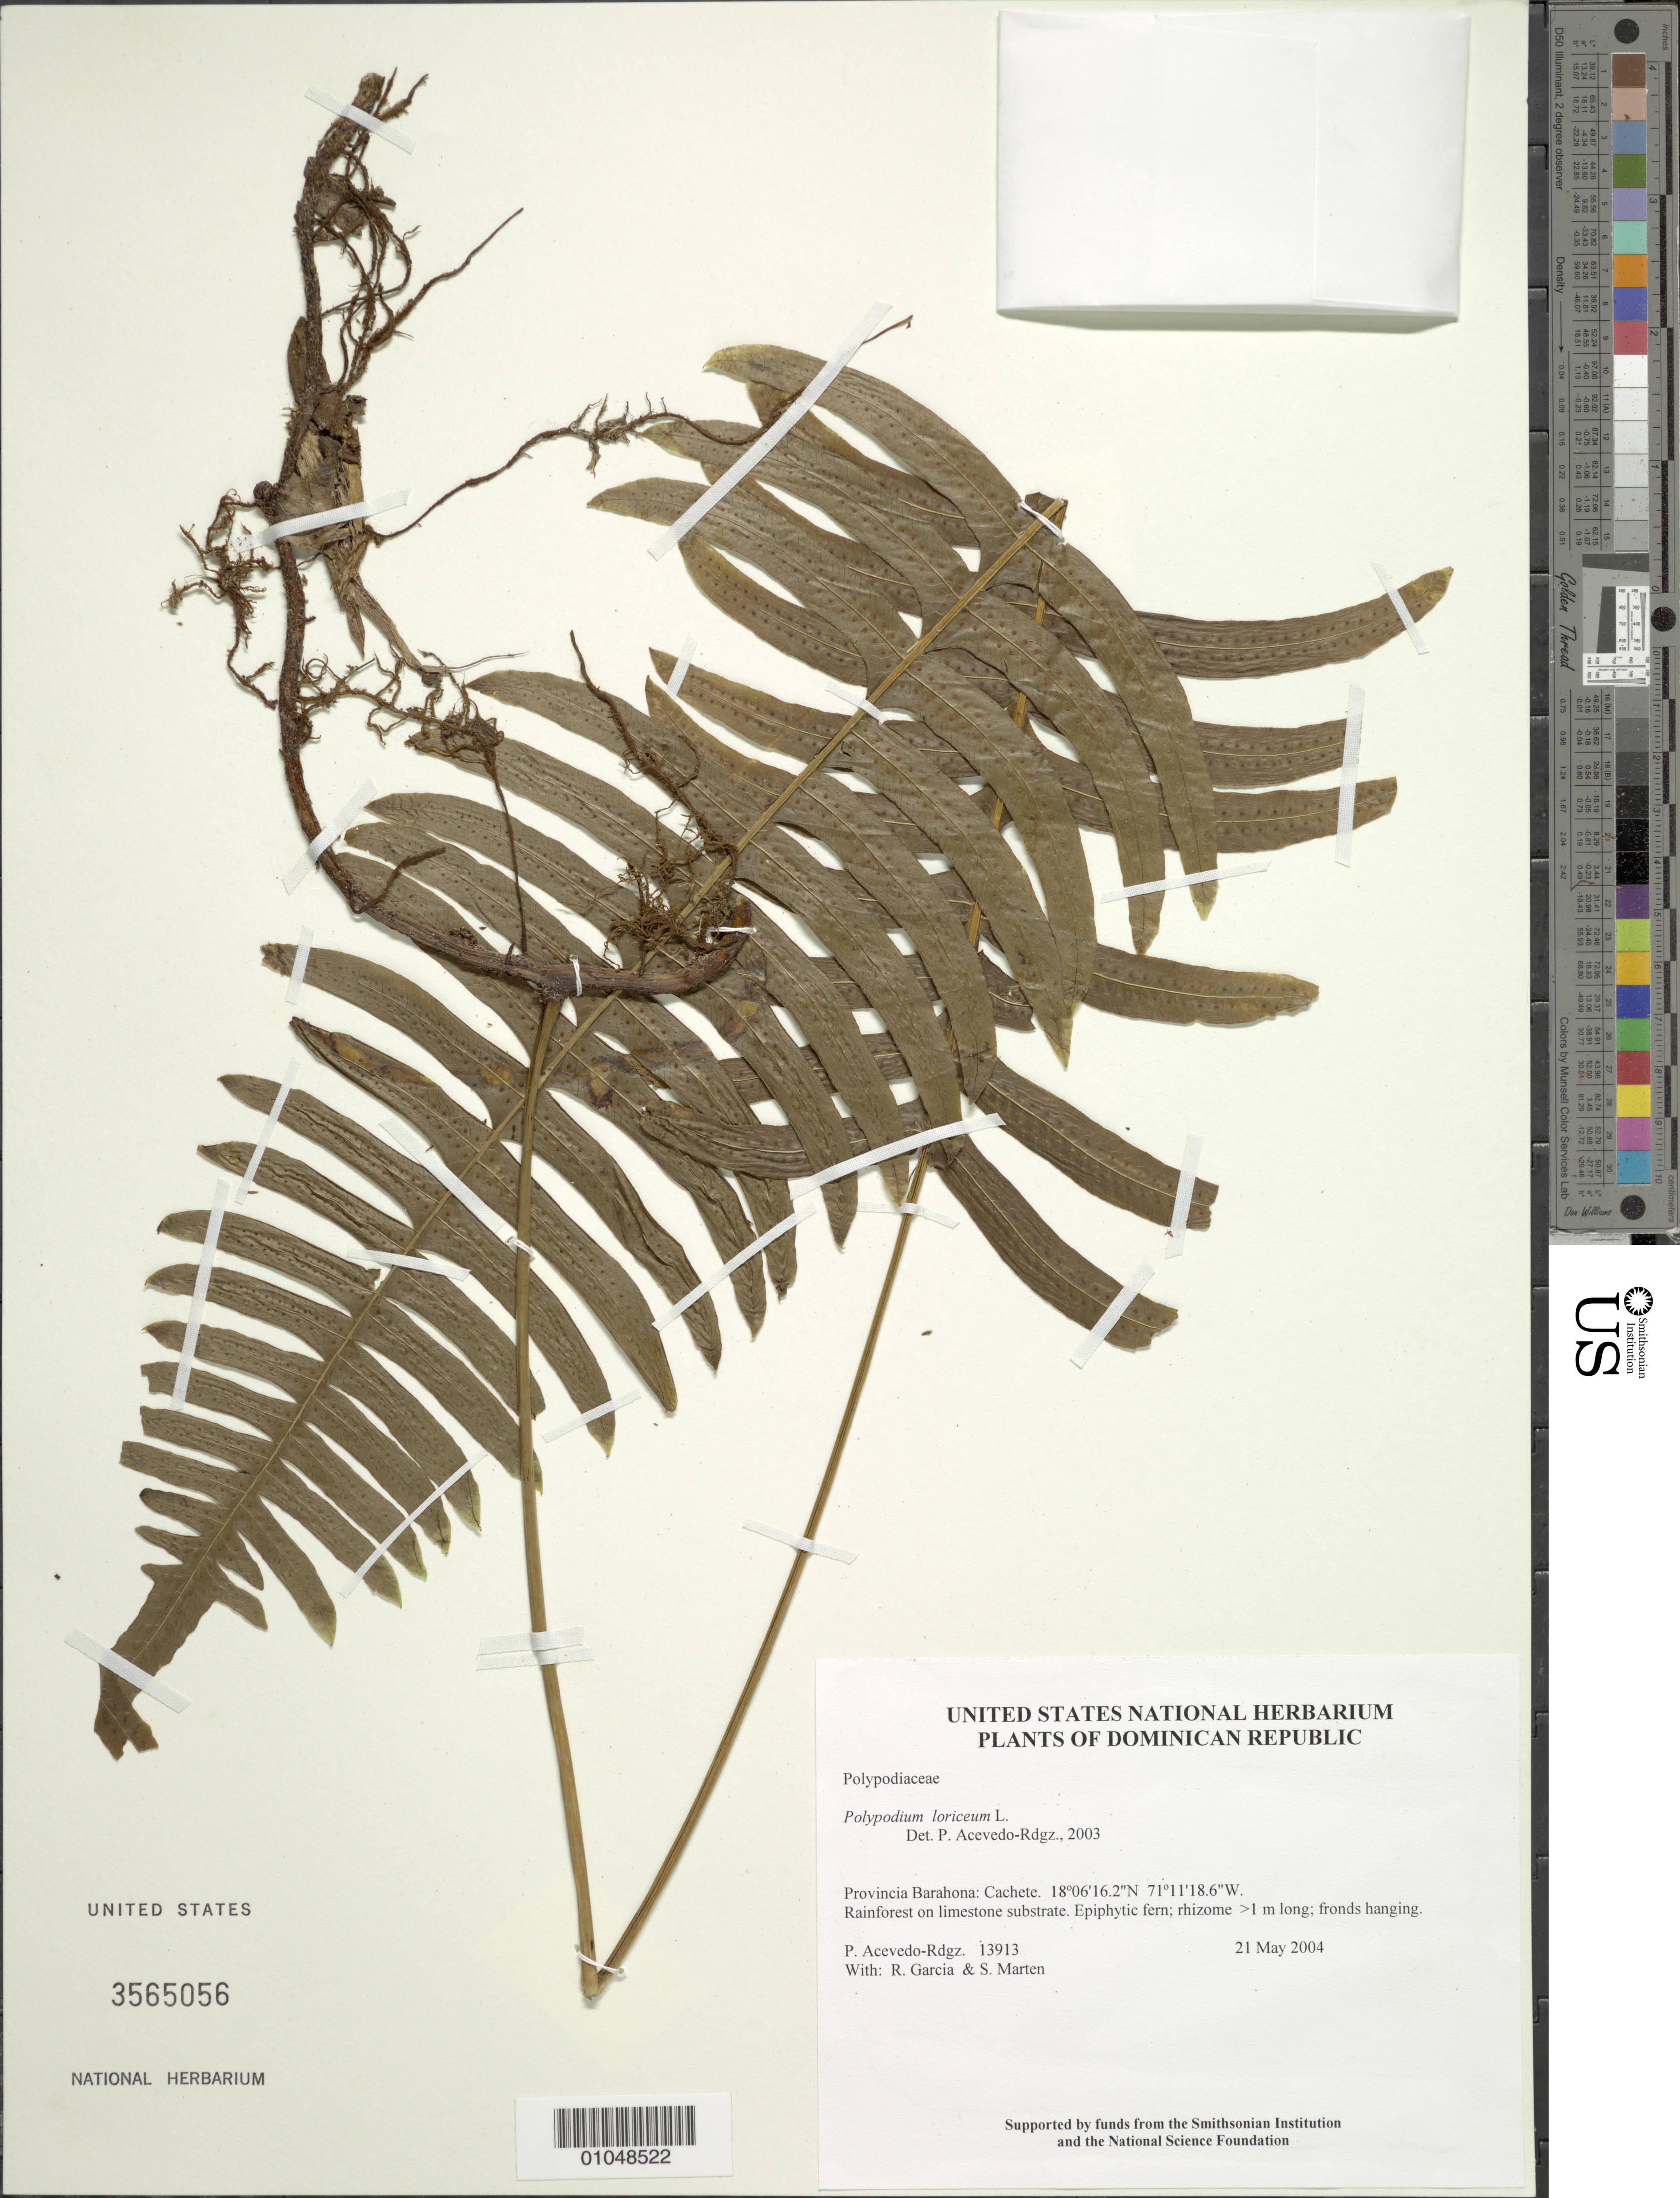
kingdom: Plantae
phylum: Tracheophyta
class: Polypodiopsida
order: Polypodiales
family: Polypodiaceae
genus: Serpocaulon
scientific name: Serpocaulon loriceum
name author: (L.) A.R. Sm.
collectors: P. Acevedo-Rodr., R. G. García & S. Marten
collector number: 13913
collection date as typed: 21 May 2004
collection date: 2004-05-21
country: Dominican Republic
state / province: Barahona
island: Hispaniola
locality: Cachete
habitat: Rainforest on limestone substrate.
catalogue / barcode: US 3565056